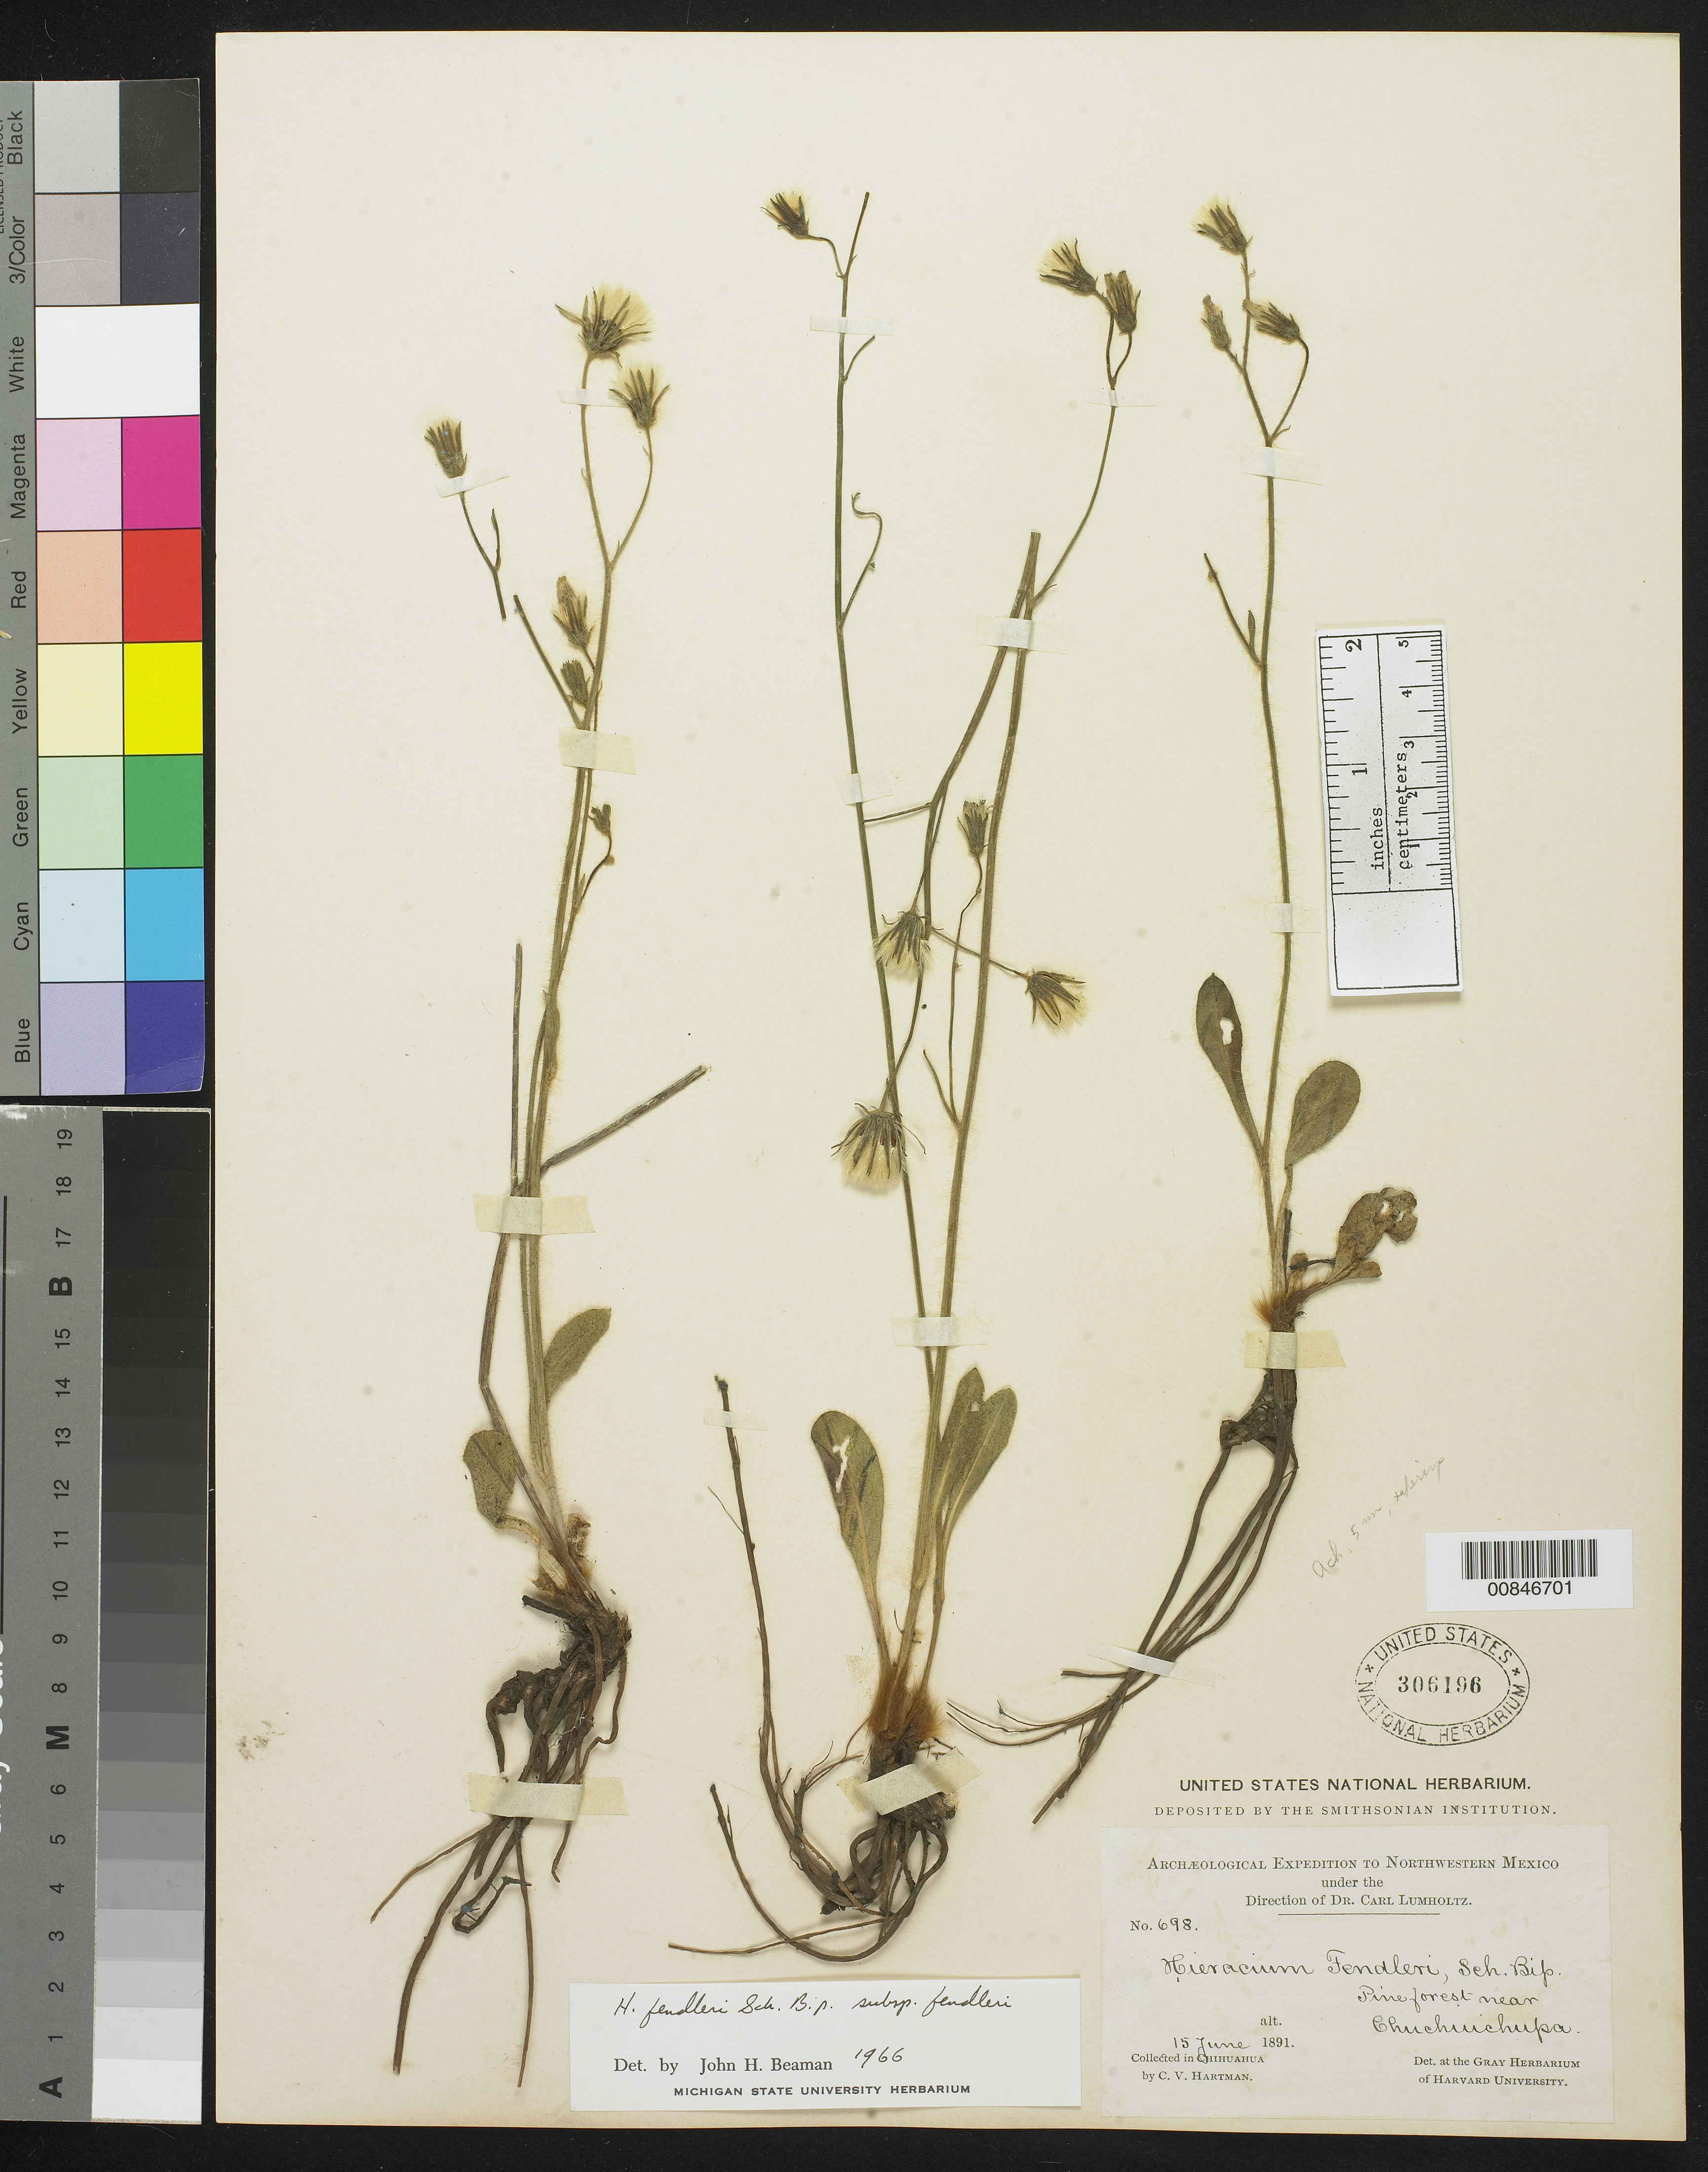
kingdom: Plantae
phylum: Tracheophyta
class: Magnoliopsida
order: Asterales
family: Asteraceae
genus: Hieracium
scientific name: Hieracium fendleri subsp. fendleri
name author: Sch. Bip.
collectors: C. V. Hartman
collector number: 698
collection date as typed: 15 Jun 1891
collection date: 1891-06-15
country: Mexico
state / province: Chihuahua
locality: Near Chuchuichupa.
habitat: Pine forest.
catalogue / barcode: US 306196